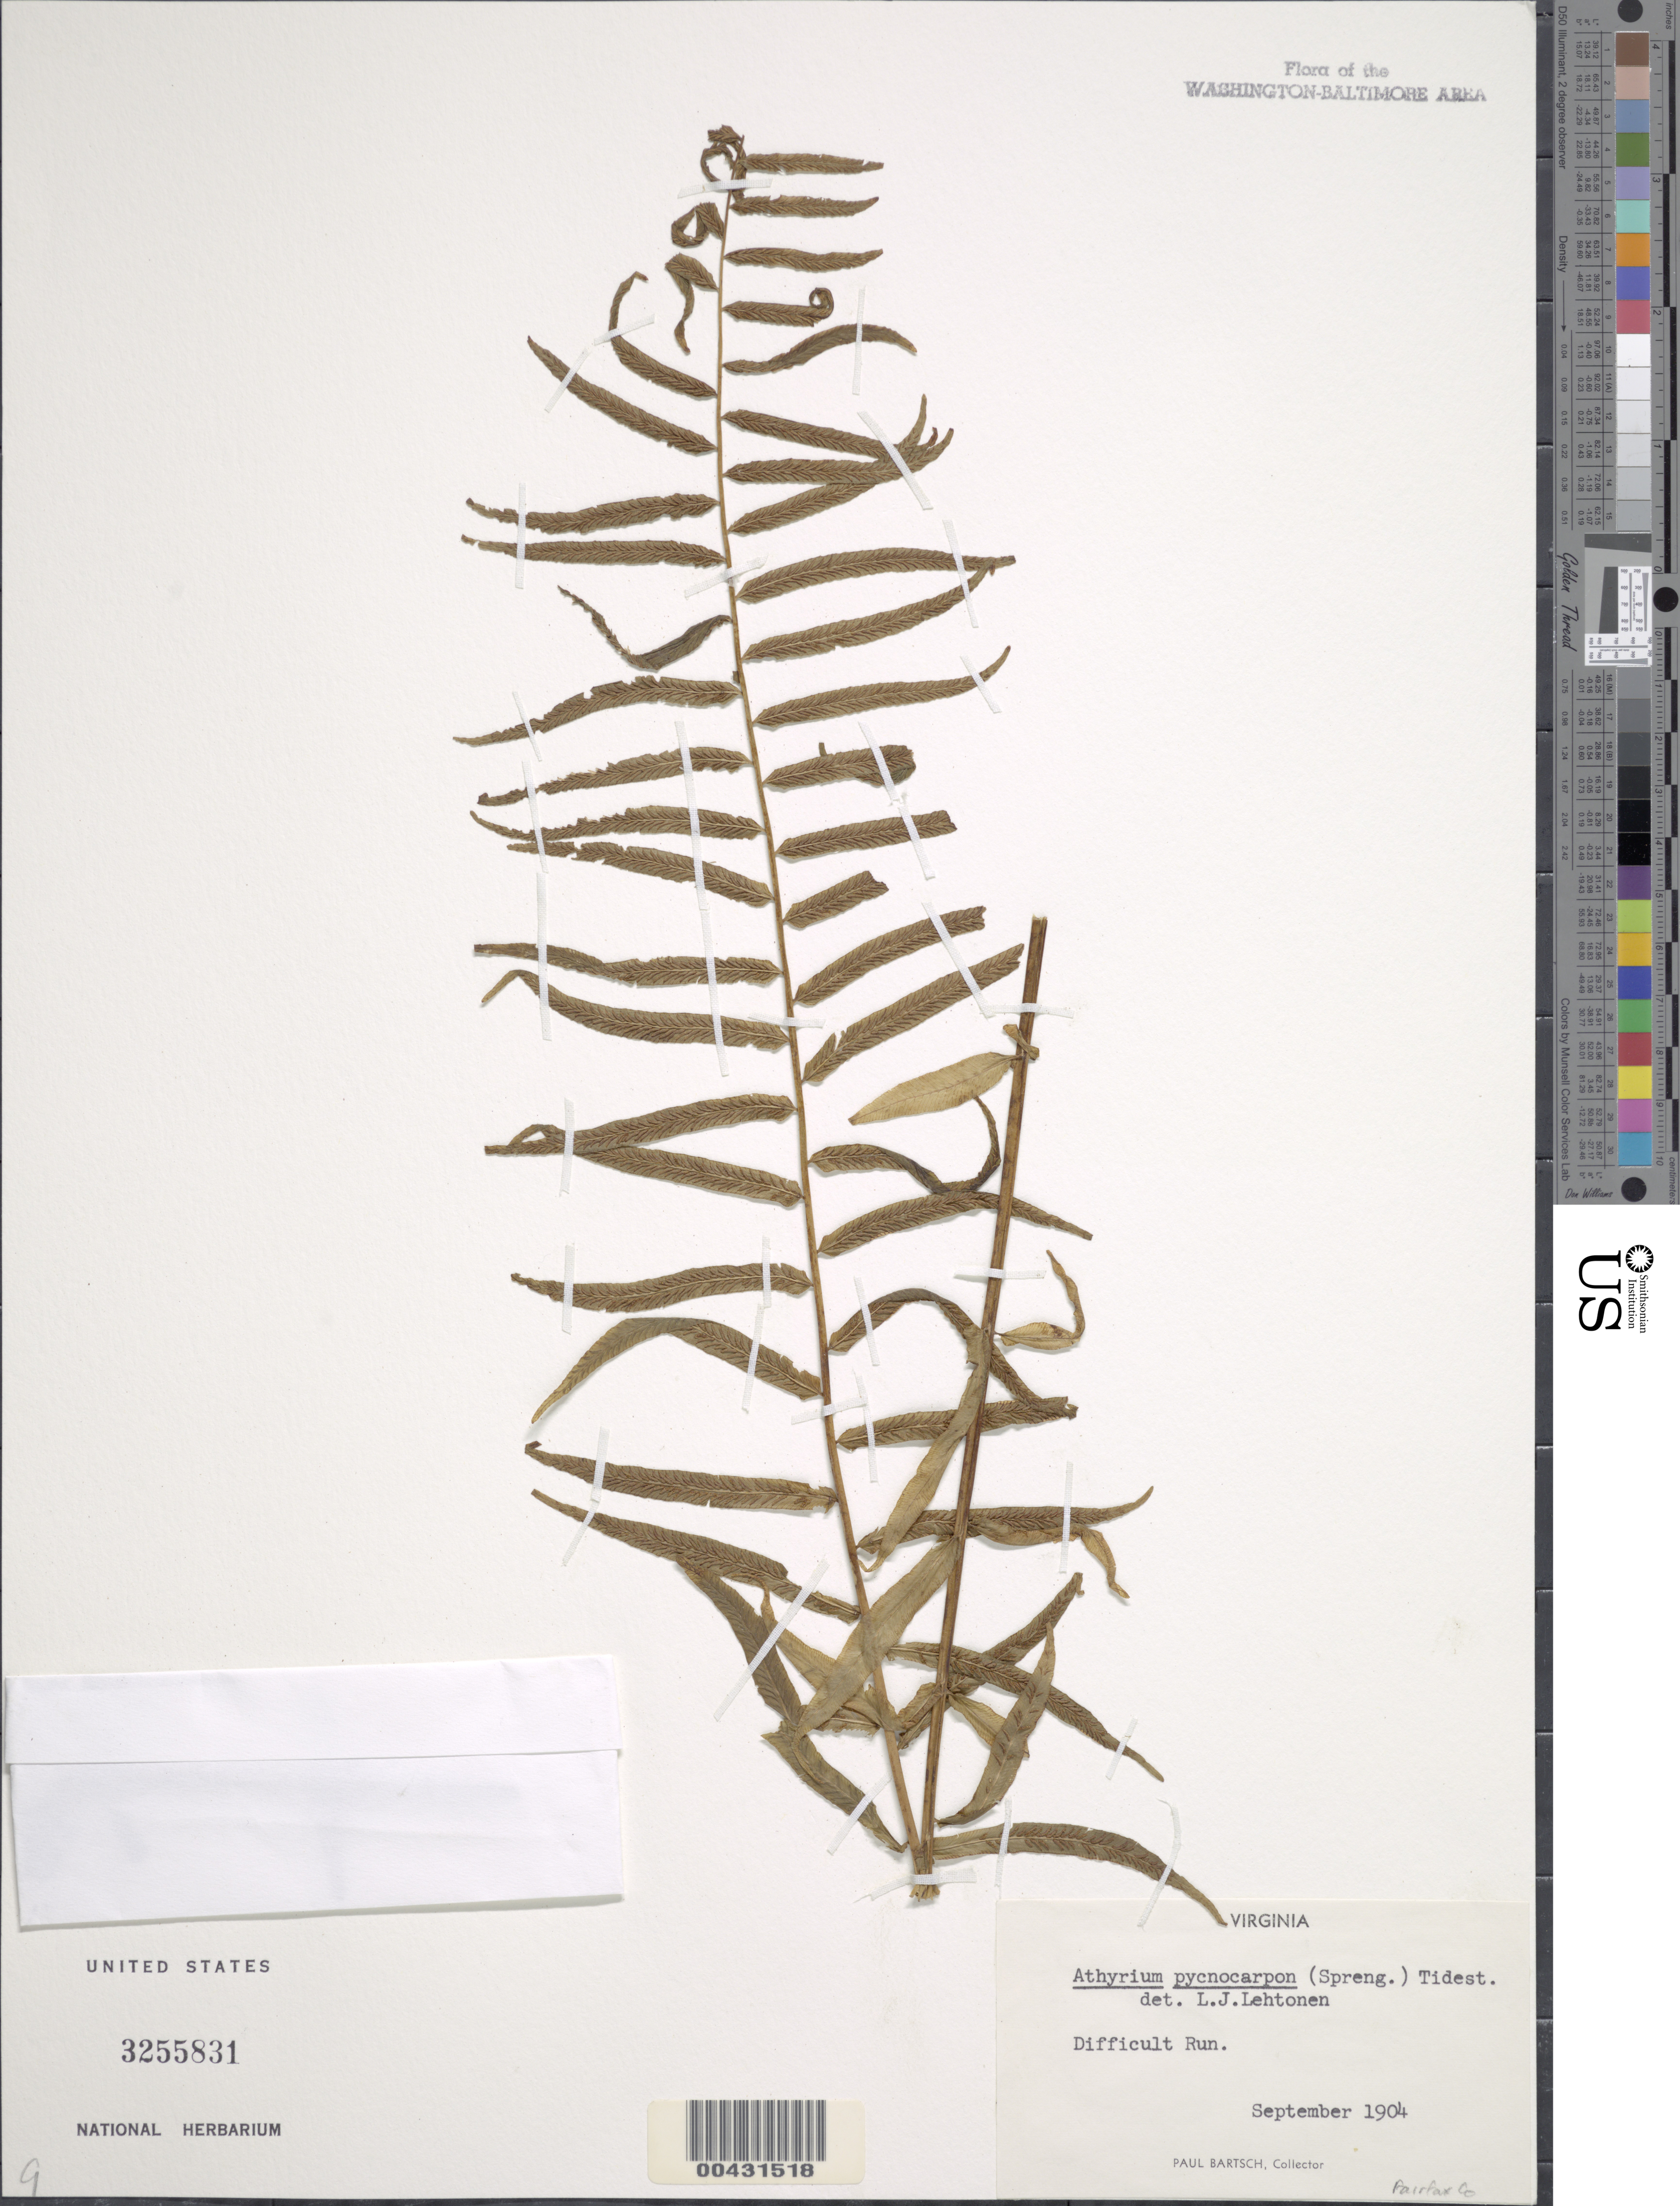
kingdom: Plantae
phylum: Tracheophyta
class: Polypodiopsida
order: Polypodiales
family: Diplaziopsidaceae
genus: Homalosorus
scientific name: Homalosorus pycnocarpos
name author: (Spreng.) Pic. Serm.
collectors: P. Bartsch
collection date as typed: Sep 1904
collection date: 1904-09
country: United States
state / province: Virginia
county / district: Fairfax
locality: Difficult Run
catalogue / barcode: US 3255831